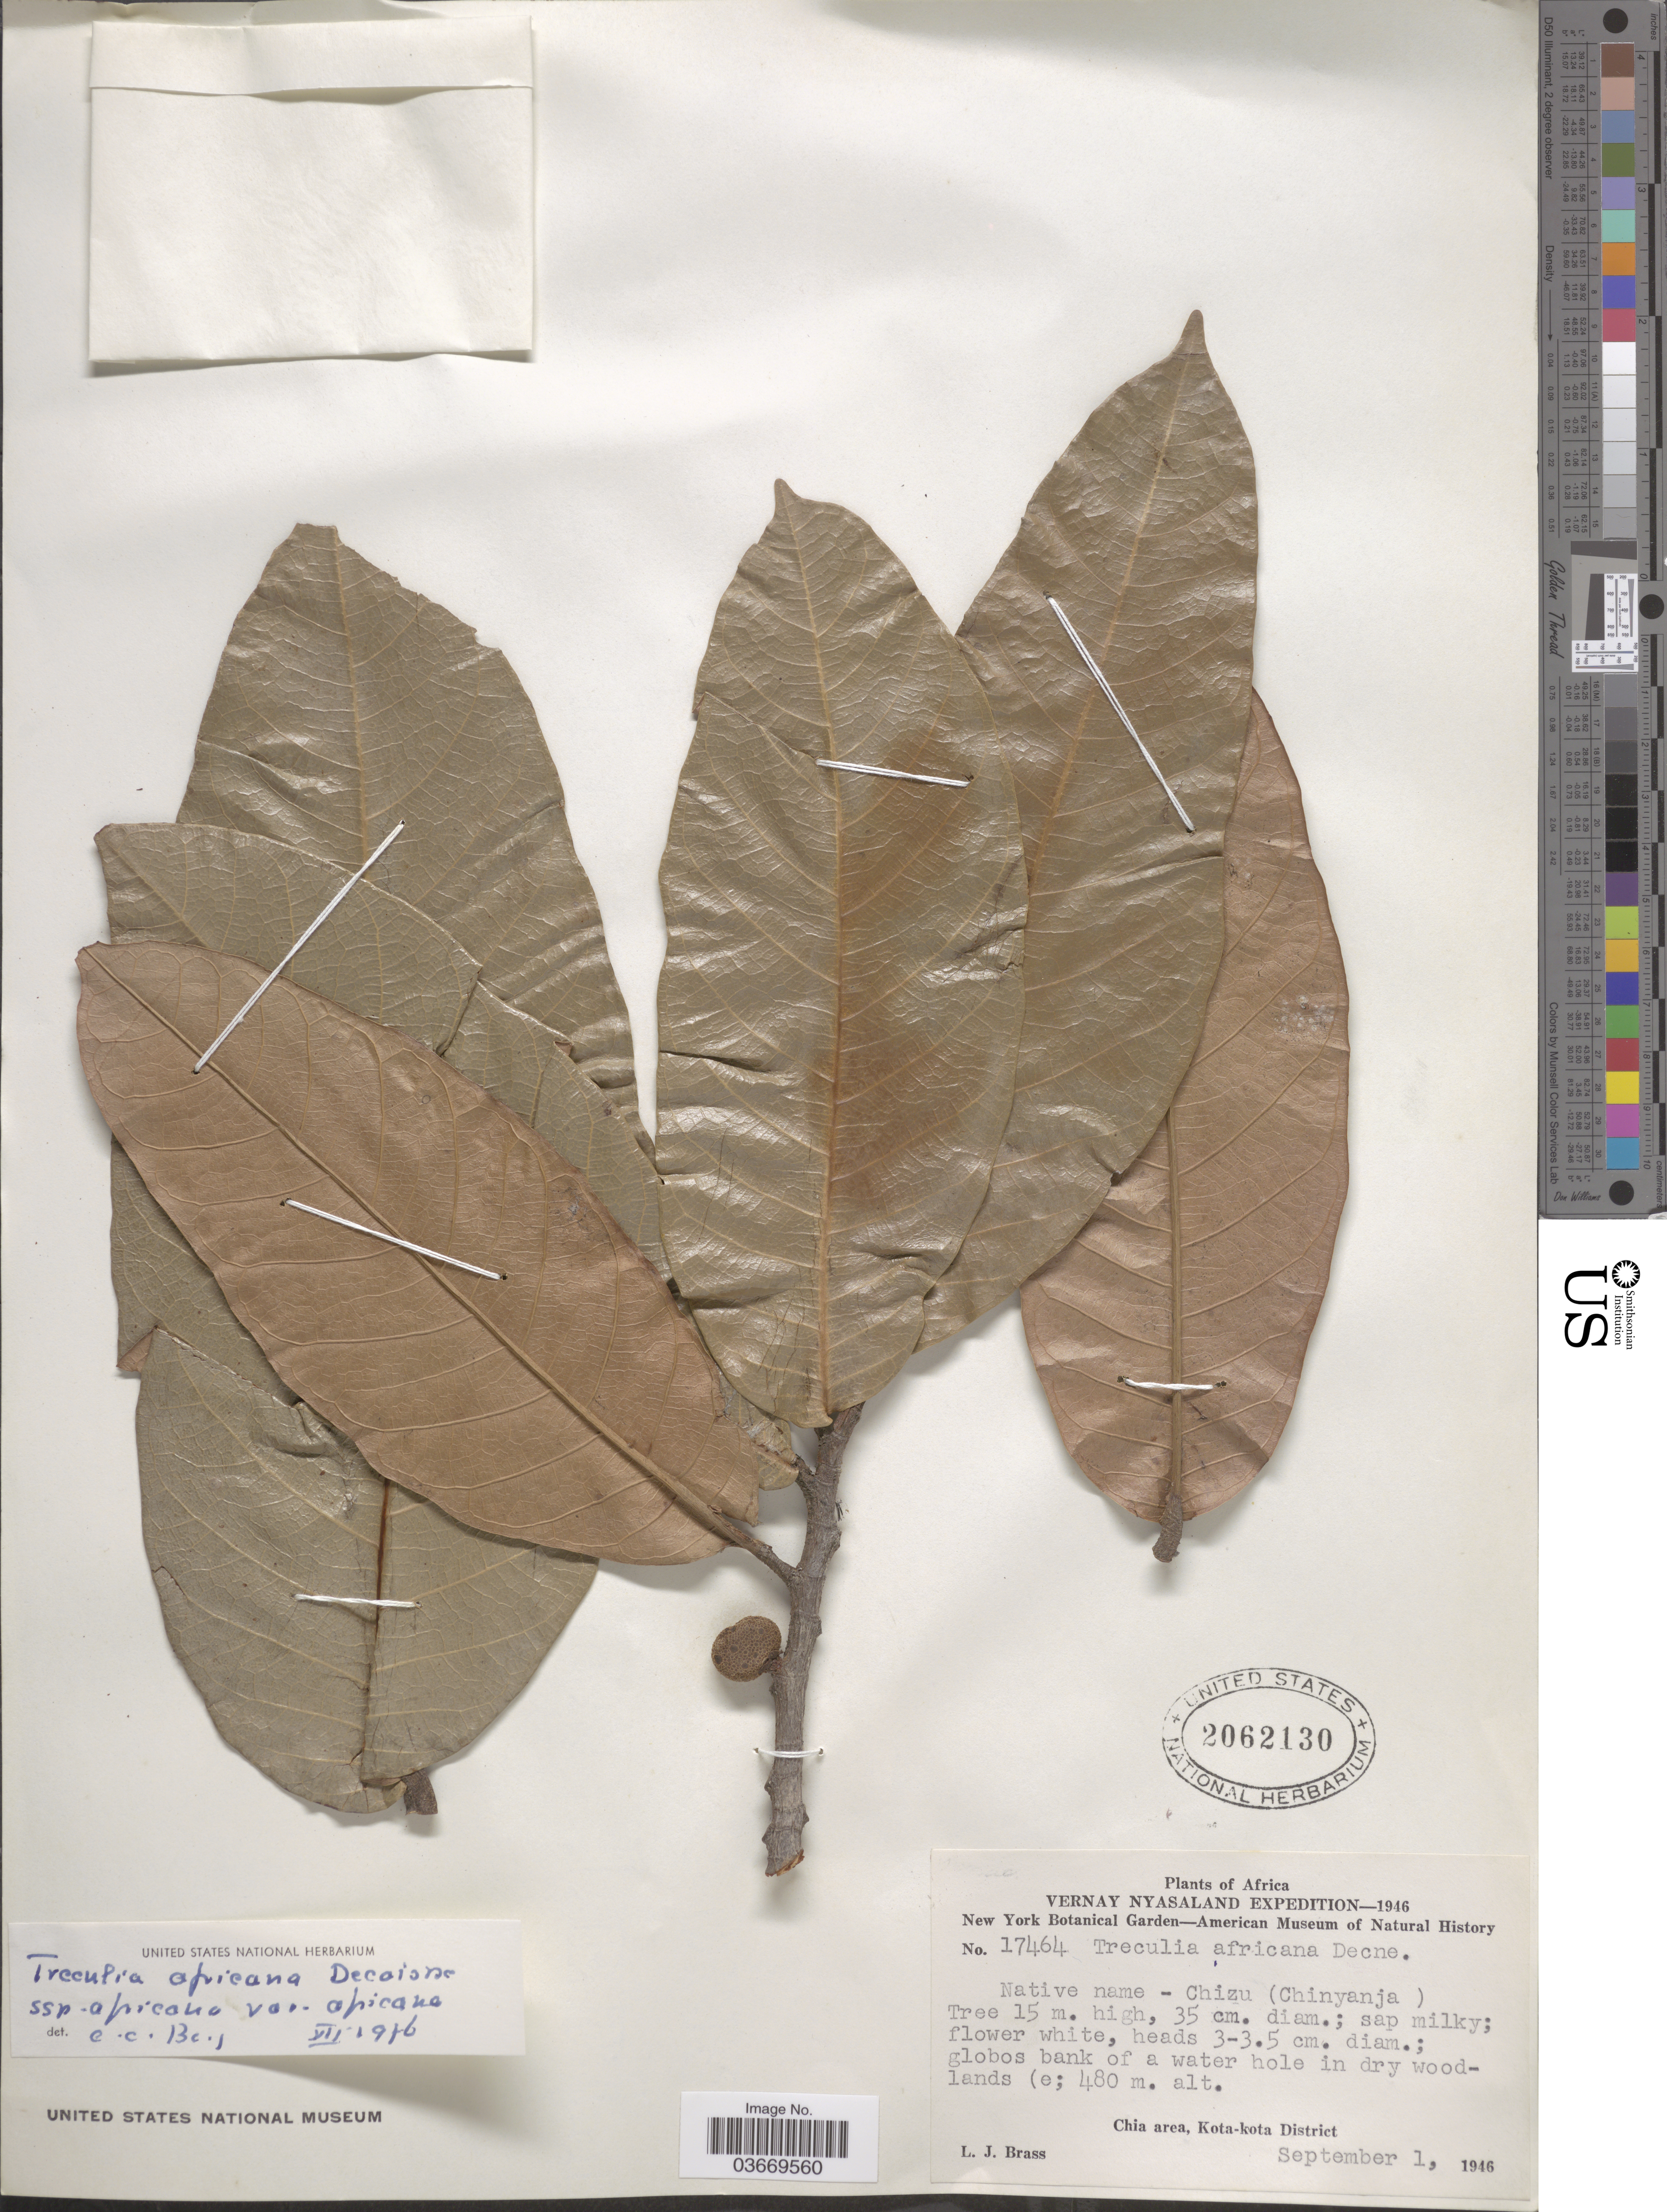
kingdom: Plantae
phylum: Tracheophyta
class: Magnoliopsida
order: Rosales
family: Moraceae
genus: Treculia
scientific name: Treculia africana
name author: Decne.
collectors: L. J. Brass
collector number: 17464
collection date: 1946-09-01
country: Malawi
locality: Vernay Nyasaland. Chia area, Kota-Kota District.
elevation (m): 480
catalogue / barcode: US 2062130